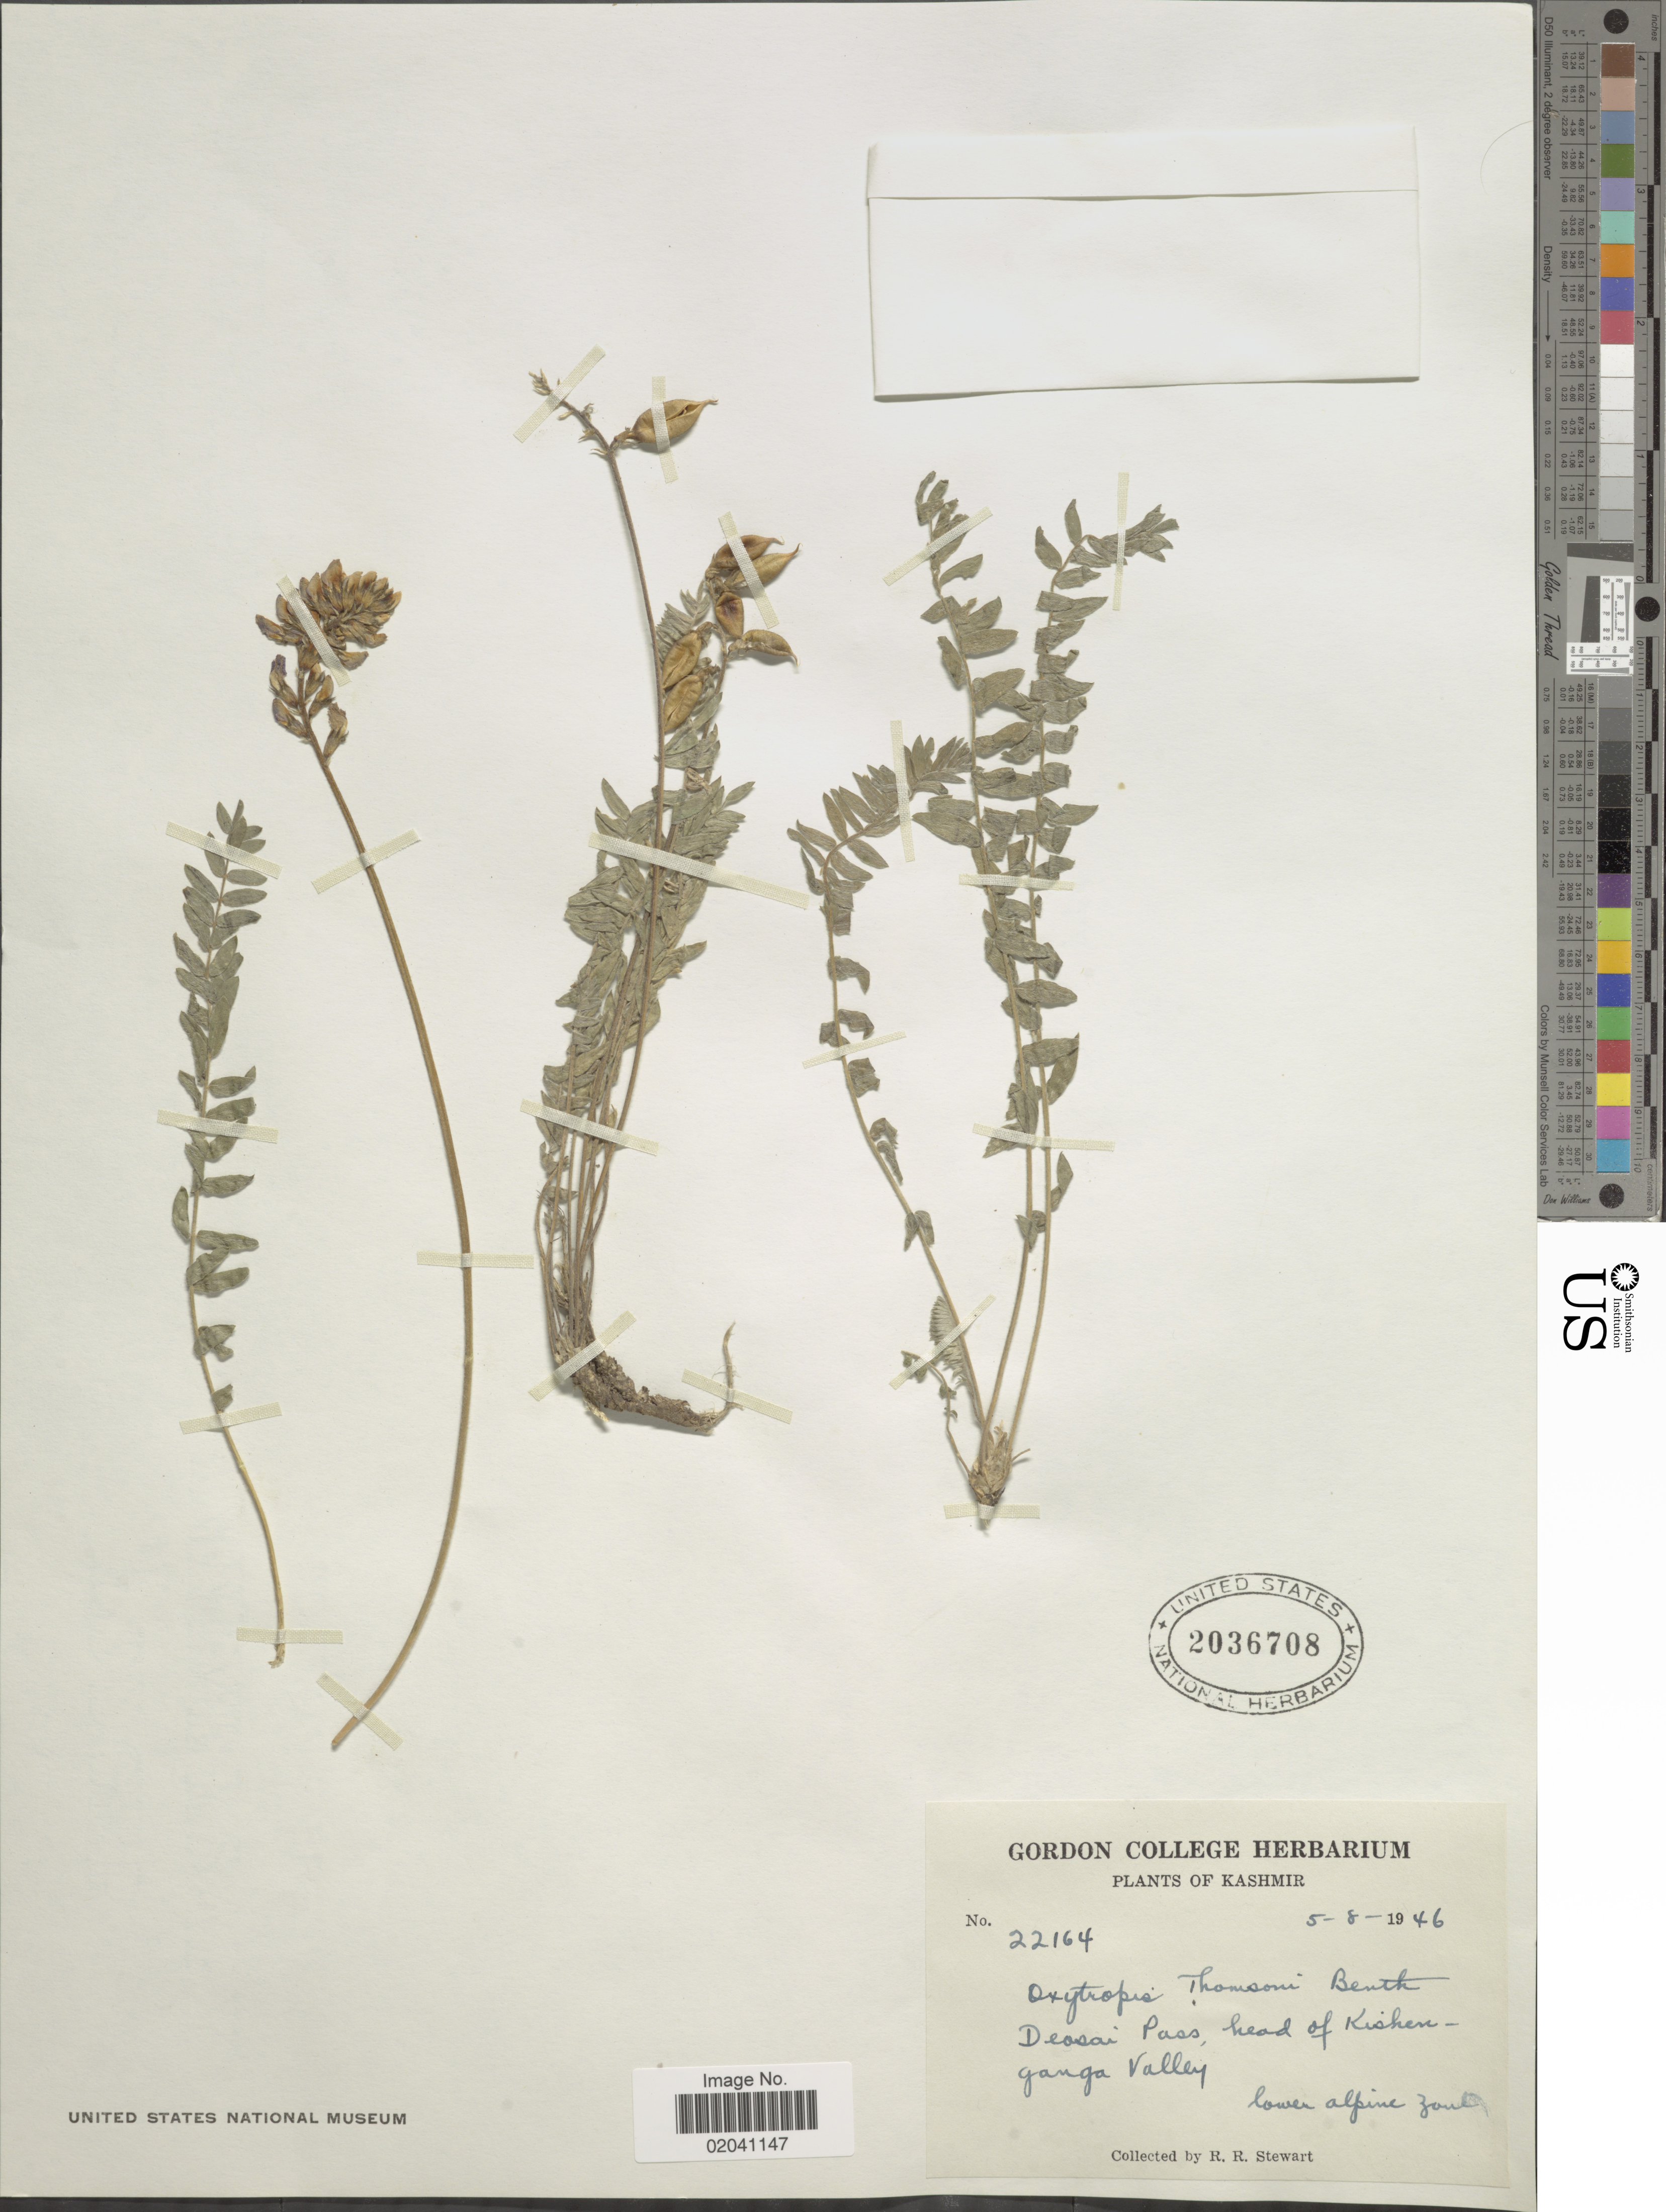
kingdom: Plantae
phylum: Tracheophyta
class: Magnoliopsida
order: Fabales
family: Fabaceae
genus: Oxytropis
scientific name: Oxytropis thomsonii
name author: Benth. ex Bunge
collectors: R. R. Stewart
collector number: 22164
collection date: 1946-08-05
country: India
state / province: Jammu and Kashmir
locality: Kashmir. Deosai Pass, head of Kishenganga Valley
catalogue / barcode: US 2036708